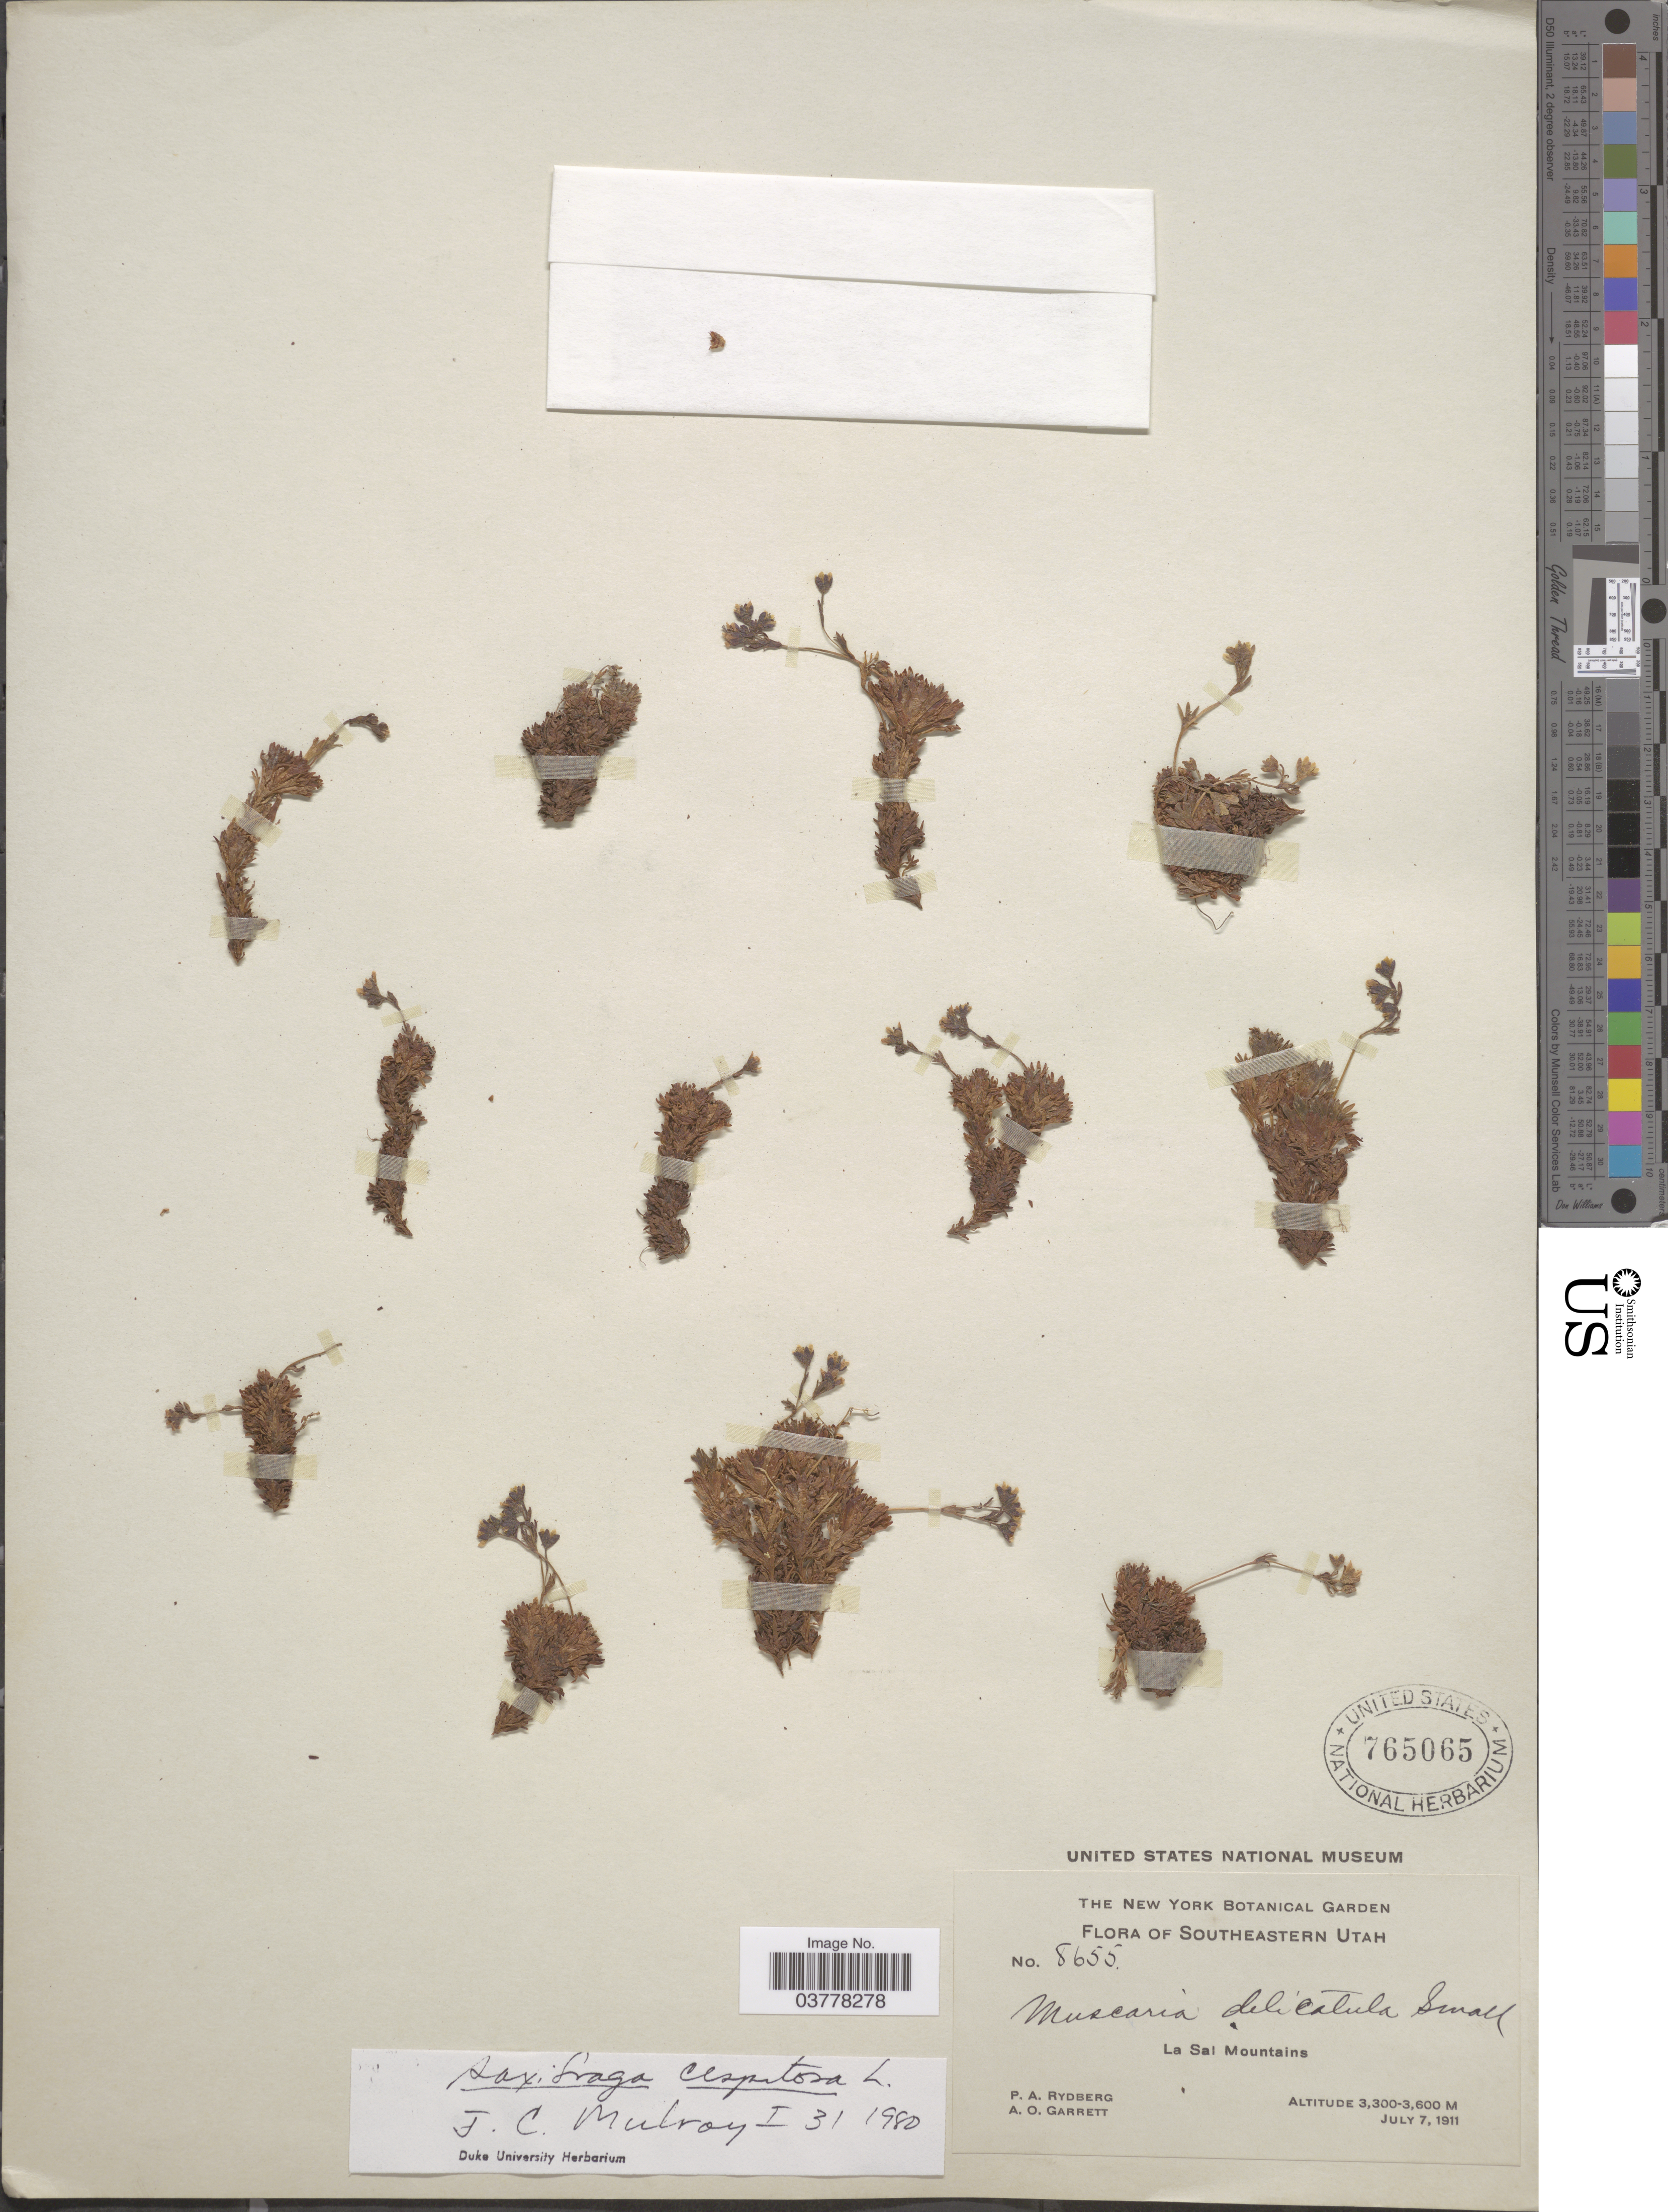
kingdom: Plantae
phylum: Tracheophyta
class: Magnoliopsida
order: Saxifragales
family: Saxifragaceae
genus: Saxifraga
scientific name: Saxifraga caespitosa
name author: L.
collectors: P. A. Rydberg & A. O. Garrett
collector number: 8655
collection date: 1911-07-07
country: United States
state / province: Utah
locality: Southeastern Utah. La Sal Mountains.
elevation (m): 3300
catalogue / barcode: US 765065